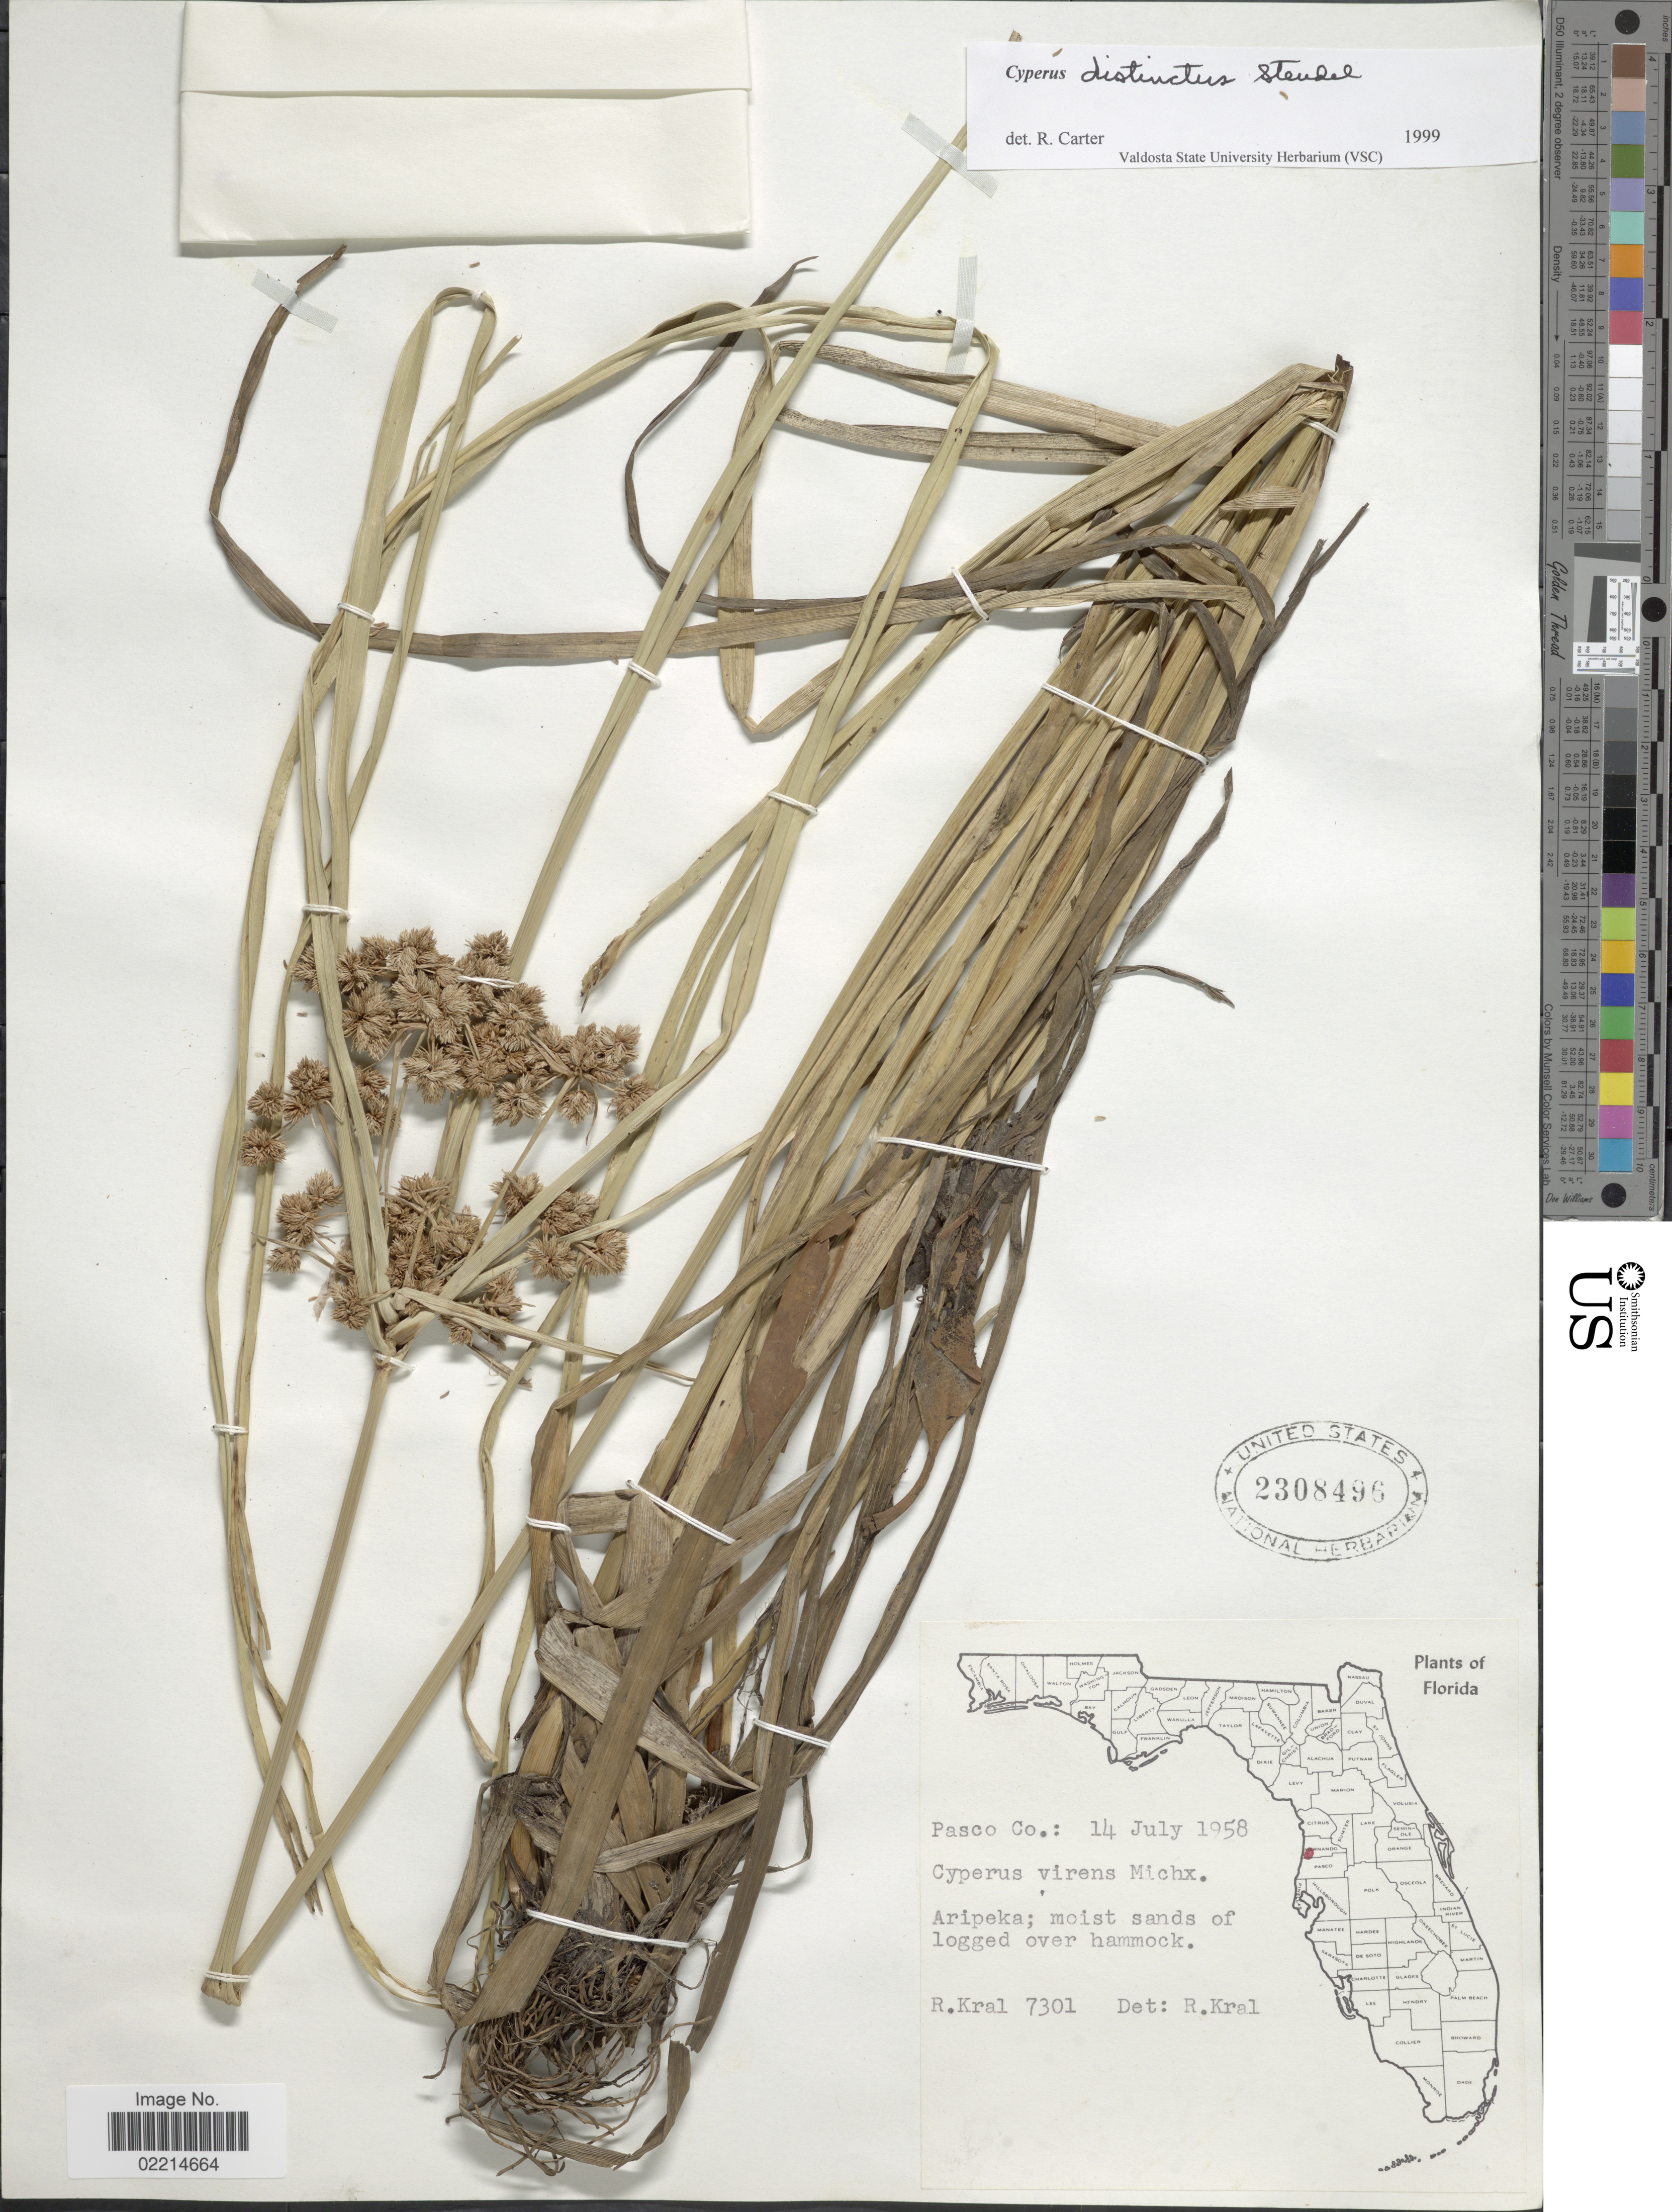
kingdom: Plantae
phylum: Tracheophyta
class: Liliopsida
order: Poales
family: Cyperaceae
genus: Cyperus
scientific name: Cyperus distinctus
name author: Steud.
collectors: R. Kral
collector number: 7301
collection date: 1958-07-14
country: United States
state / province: Florida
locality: Pasco Co.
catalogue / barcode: US 2308496